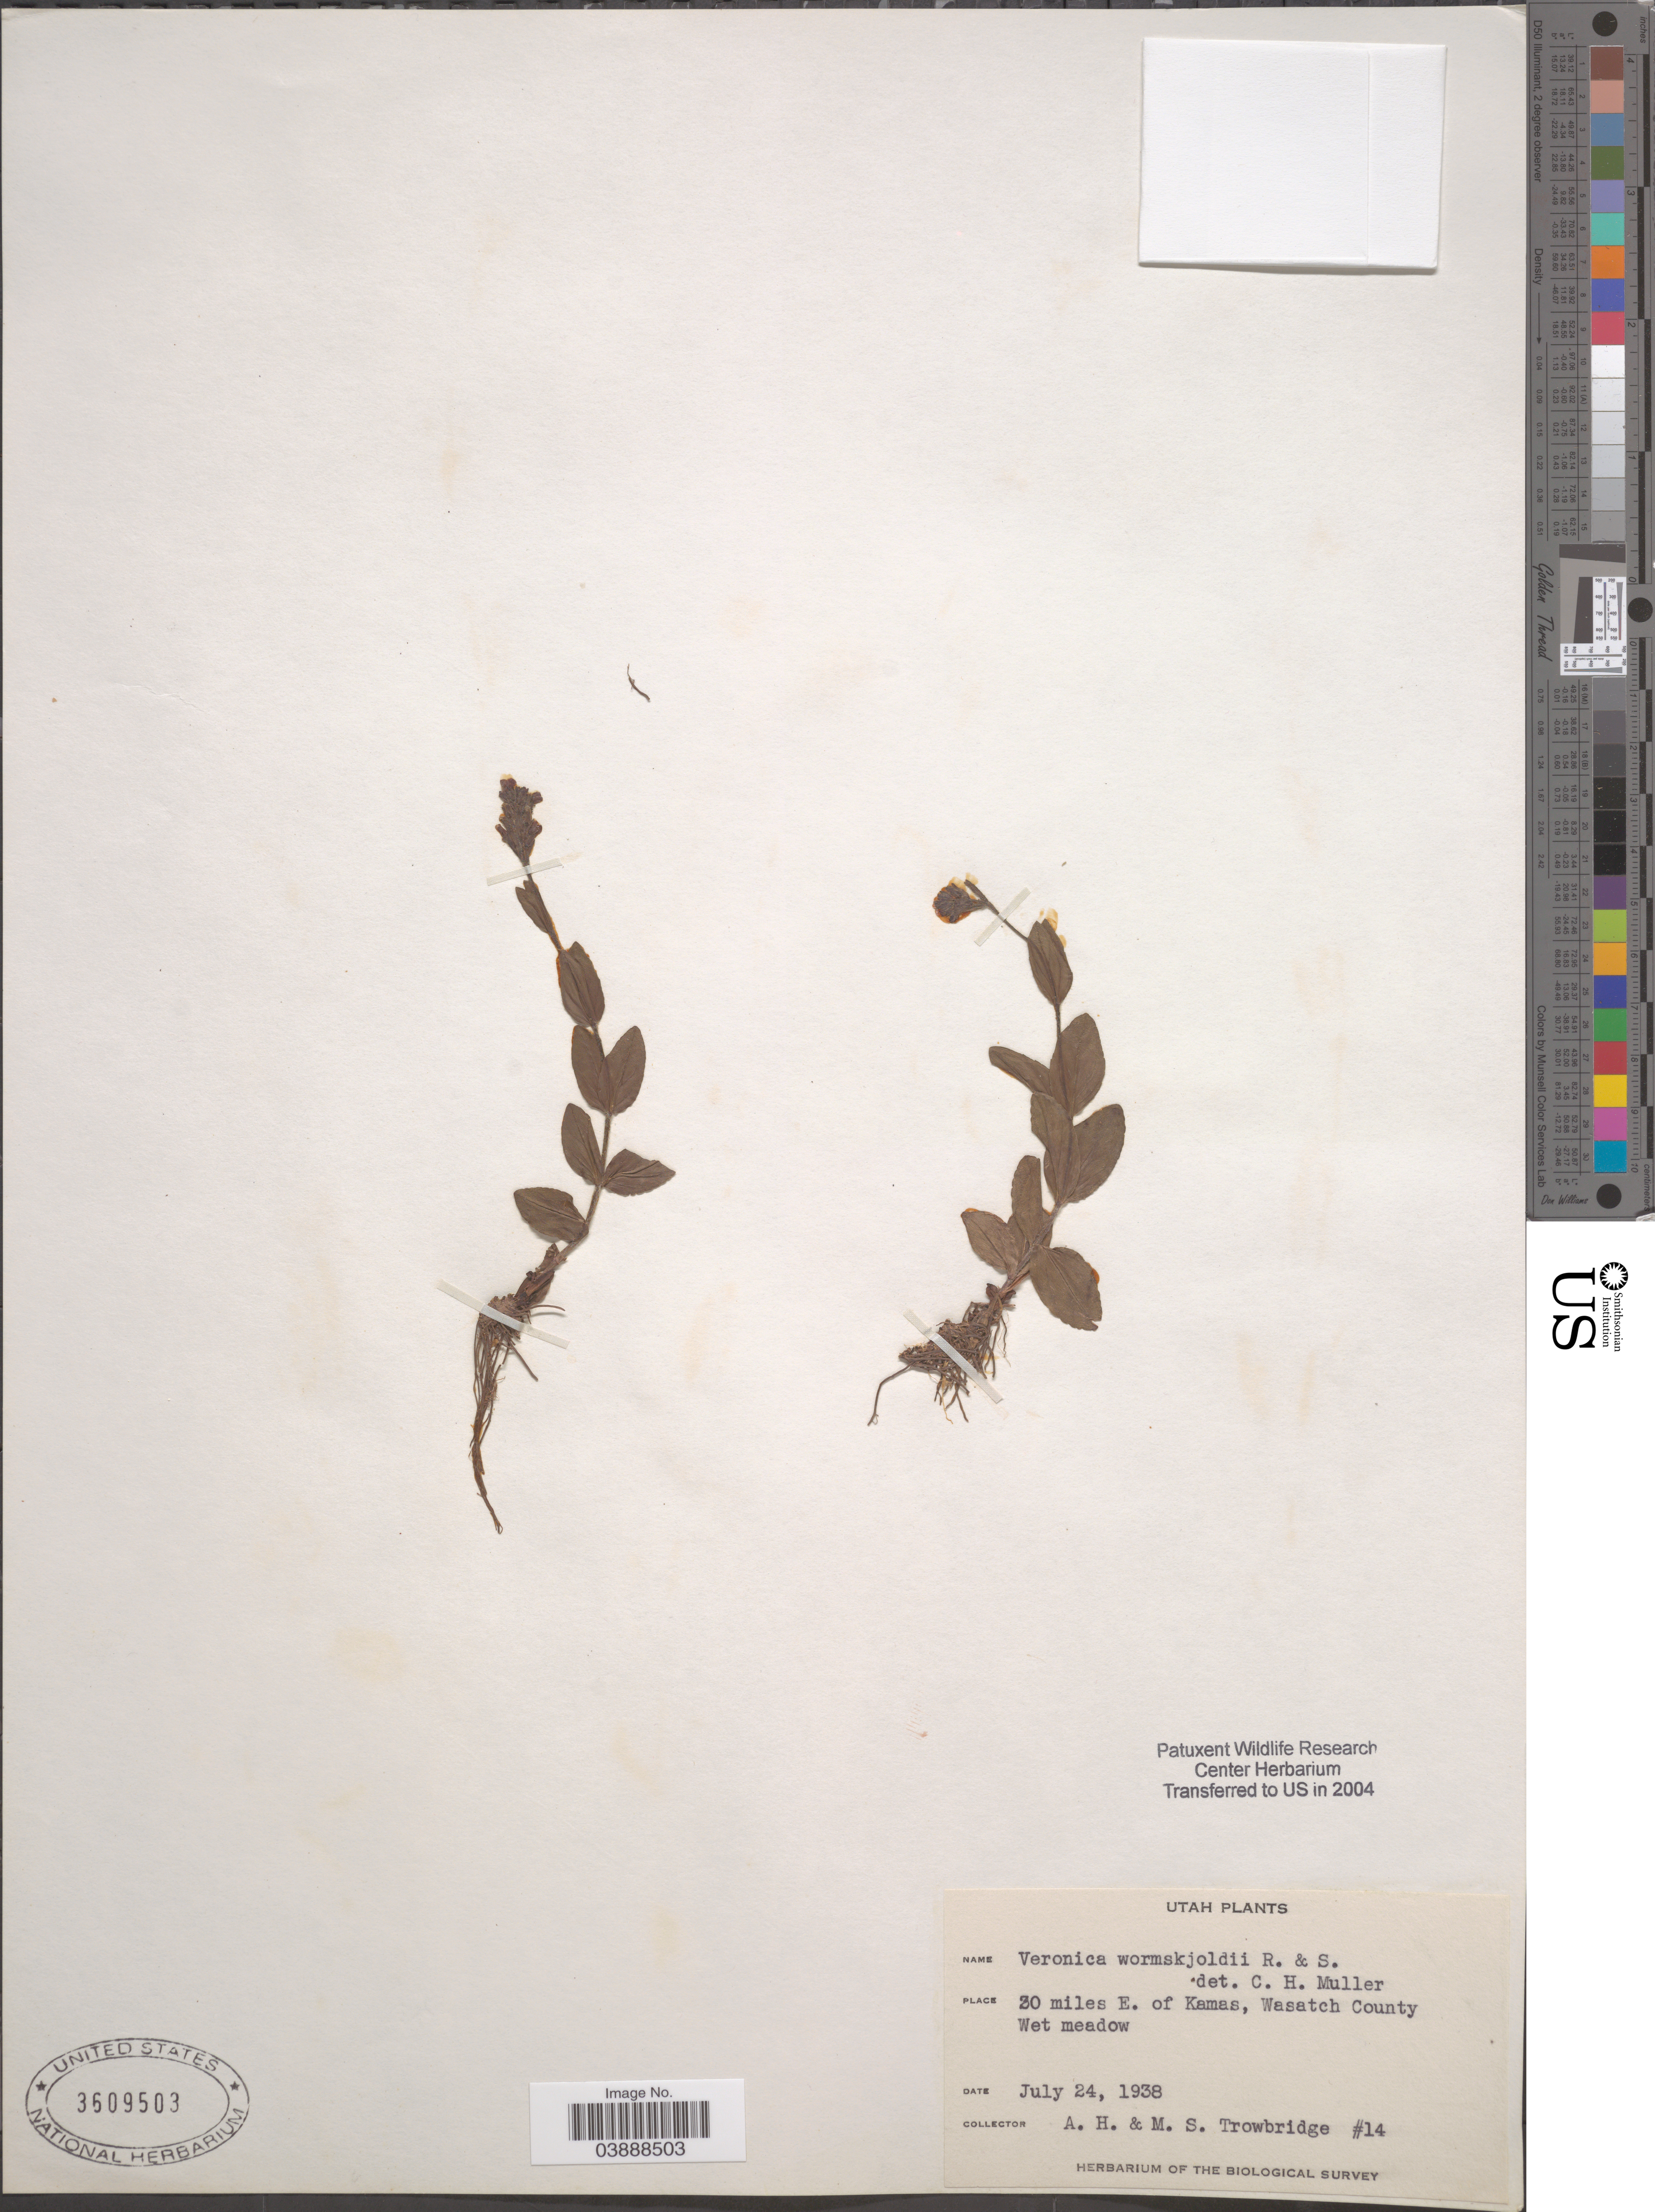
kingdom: Plantae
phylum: Tracheophyta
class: Magnoliopsida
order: Lamiales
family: Plantaginaceae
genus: Veronica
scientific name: Veronica wormskjoldii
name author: Roem. & Schult.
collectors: A. H. Trowbridge & M. Trowbridge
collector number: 14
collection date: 1938-07-24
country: United States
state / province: Utah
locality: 30 miles E. of Kamas, Wasatch County.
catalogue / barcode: US 3609503